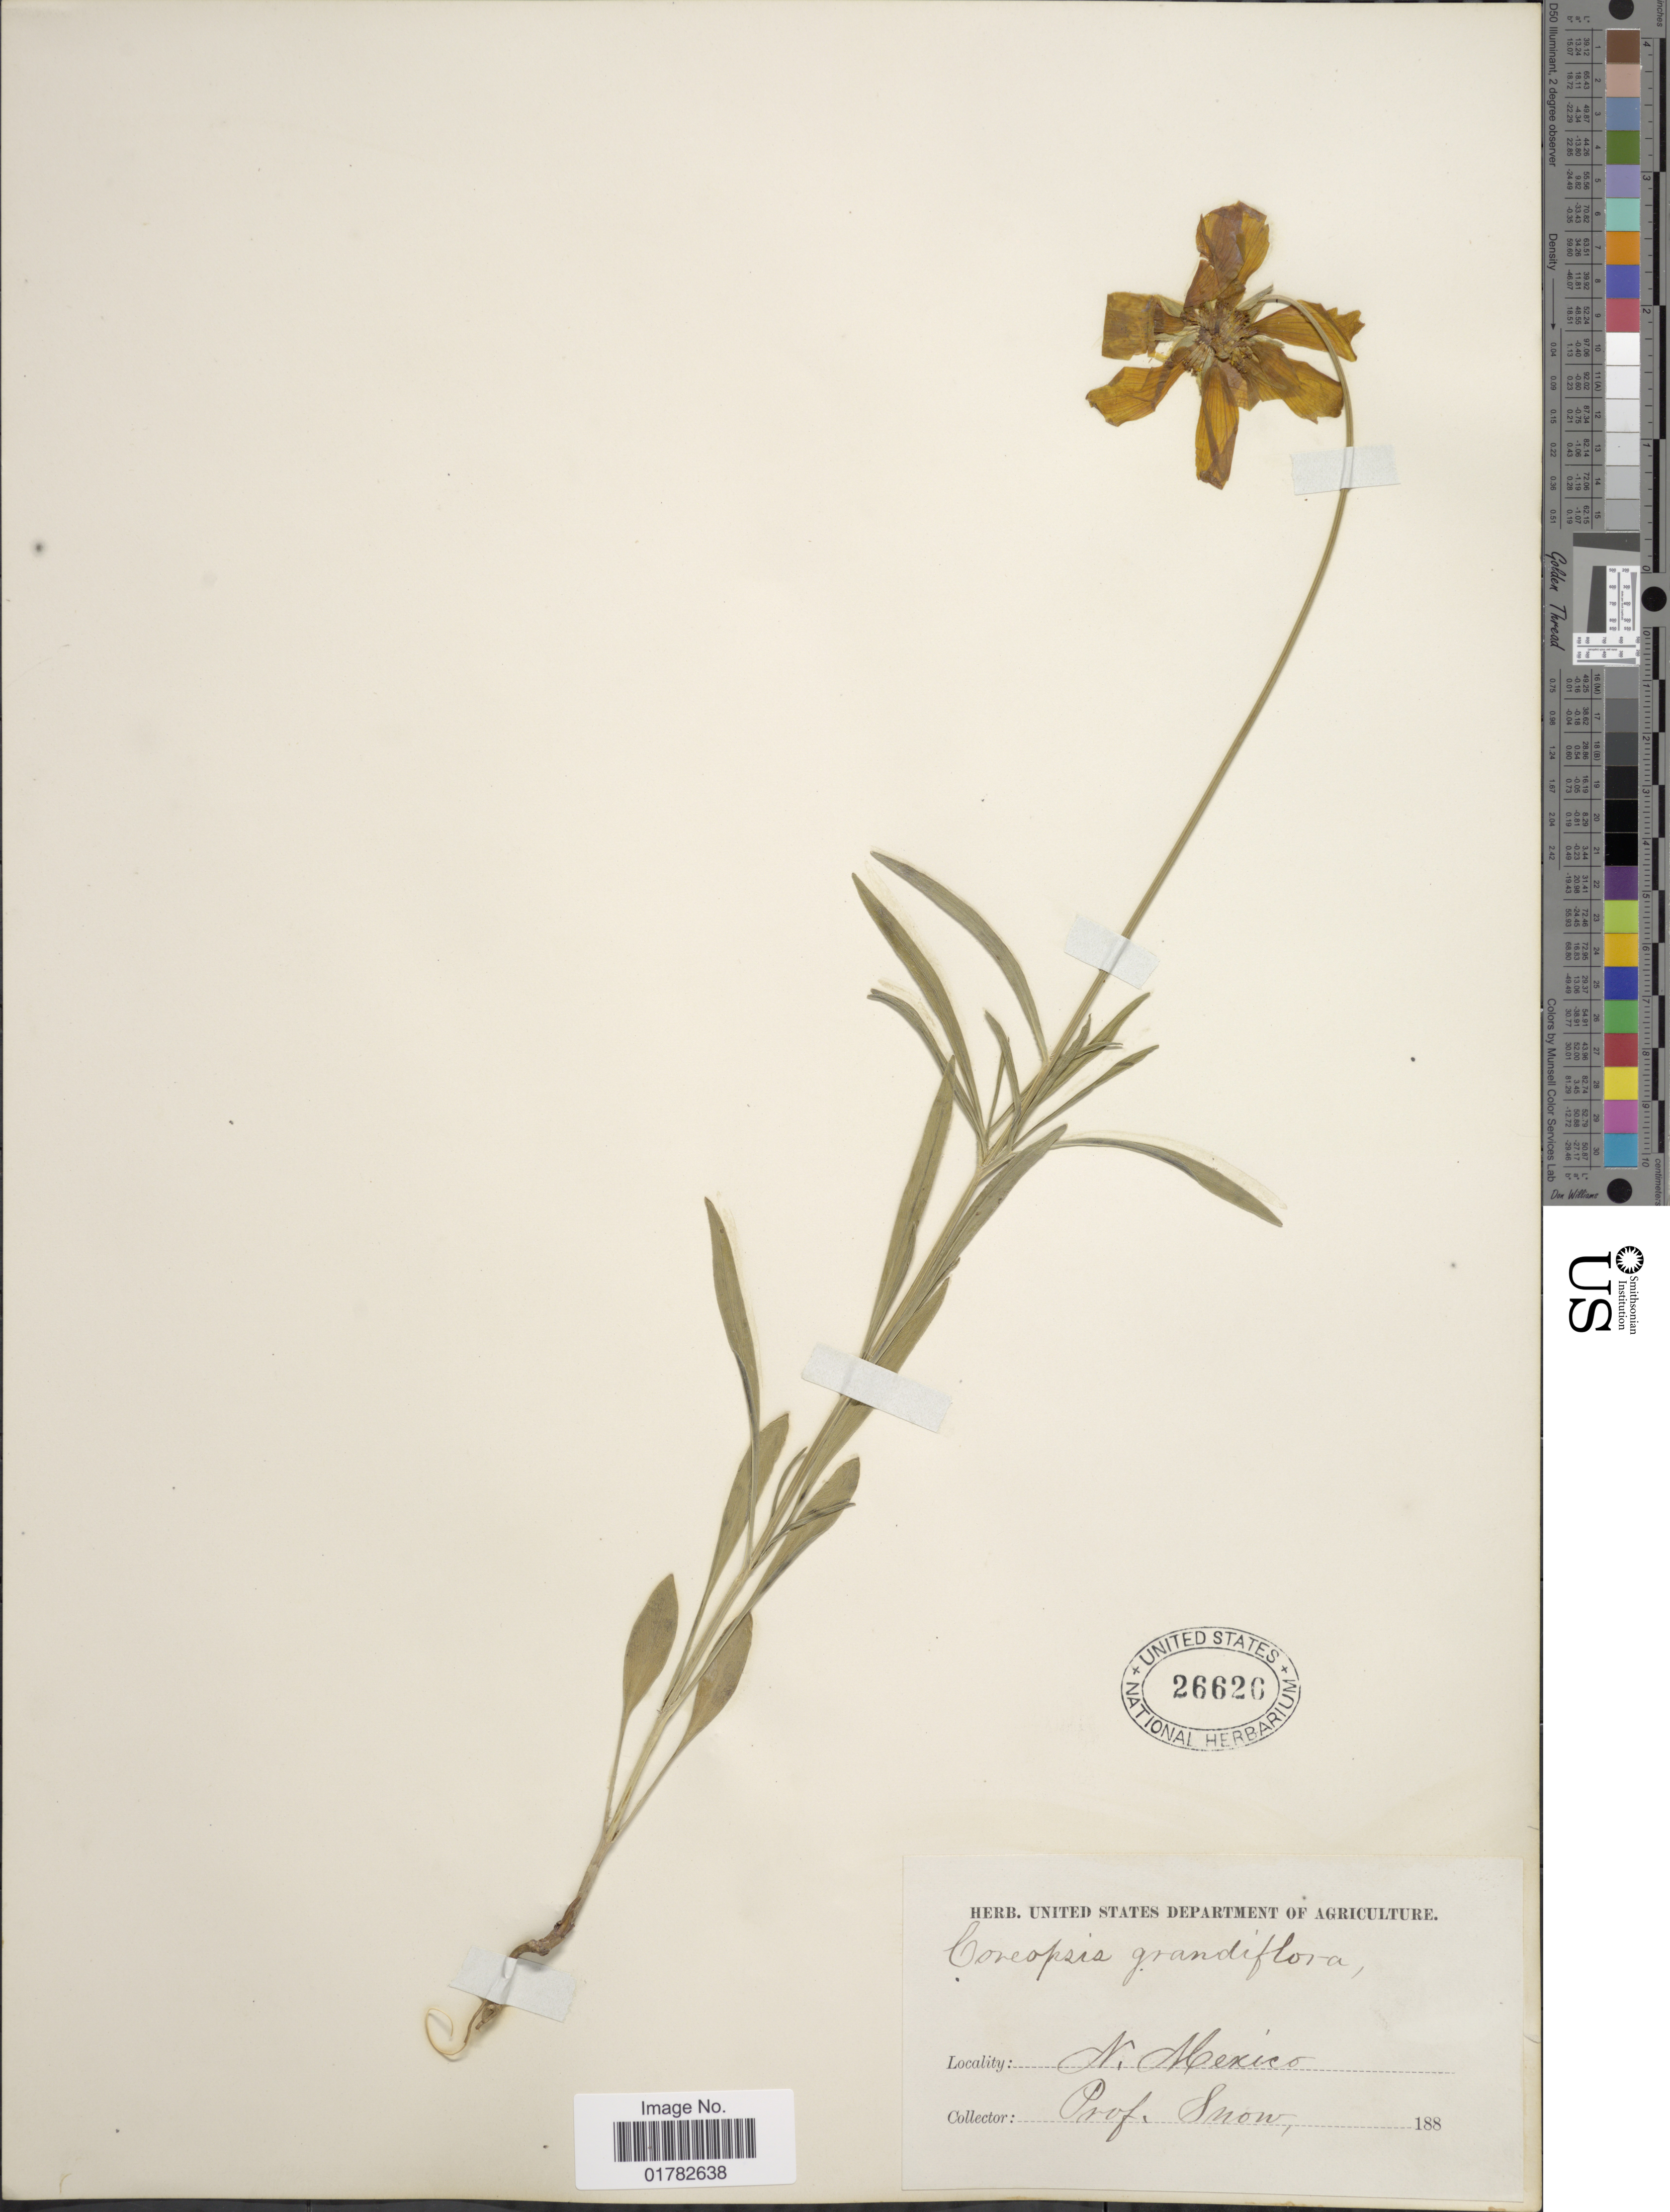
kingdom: Plantae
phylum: Tracheophyta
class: Magnoliopsida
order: Asterales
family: Asteraceae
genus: Coreopsis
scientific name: Coreopsis lanceolata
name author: L.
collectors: Snow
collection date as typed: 188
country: United States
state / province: New Mexico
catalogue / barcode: US 26626